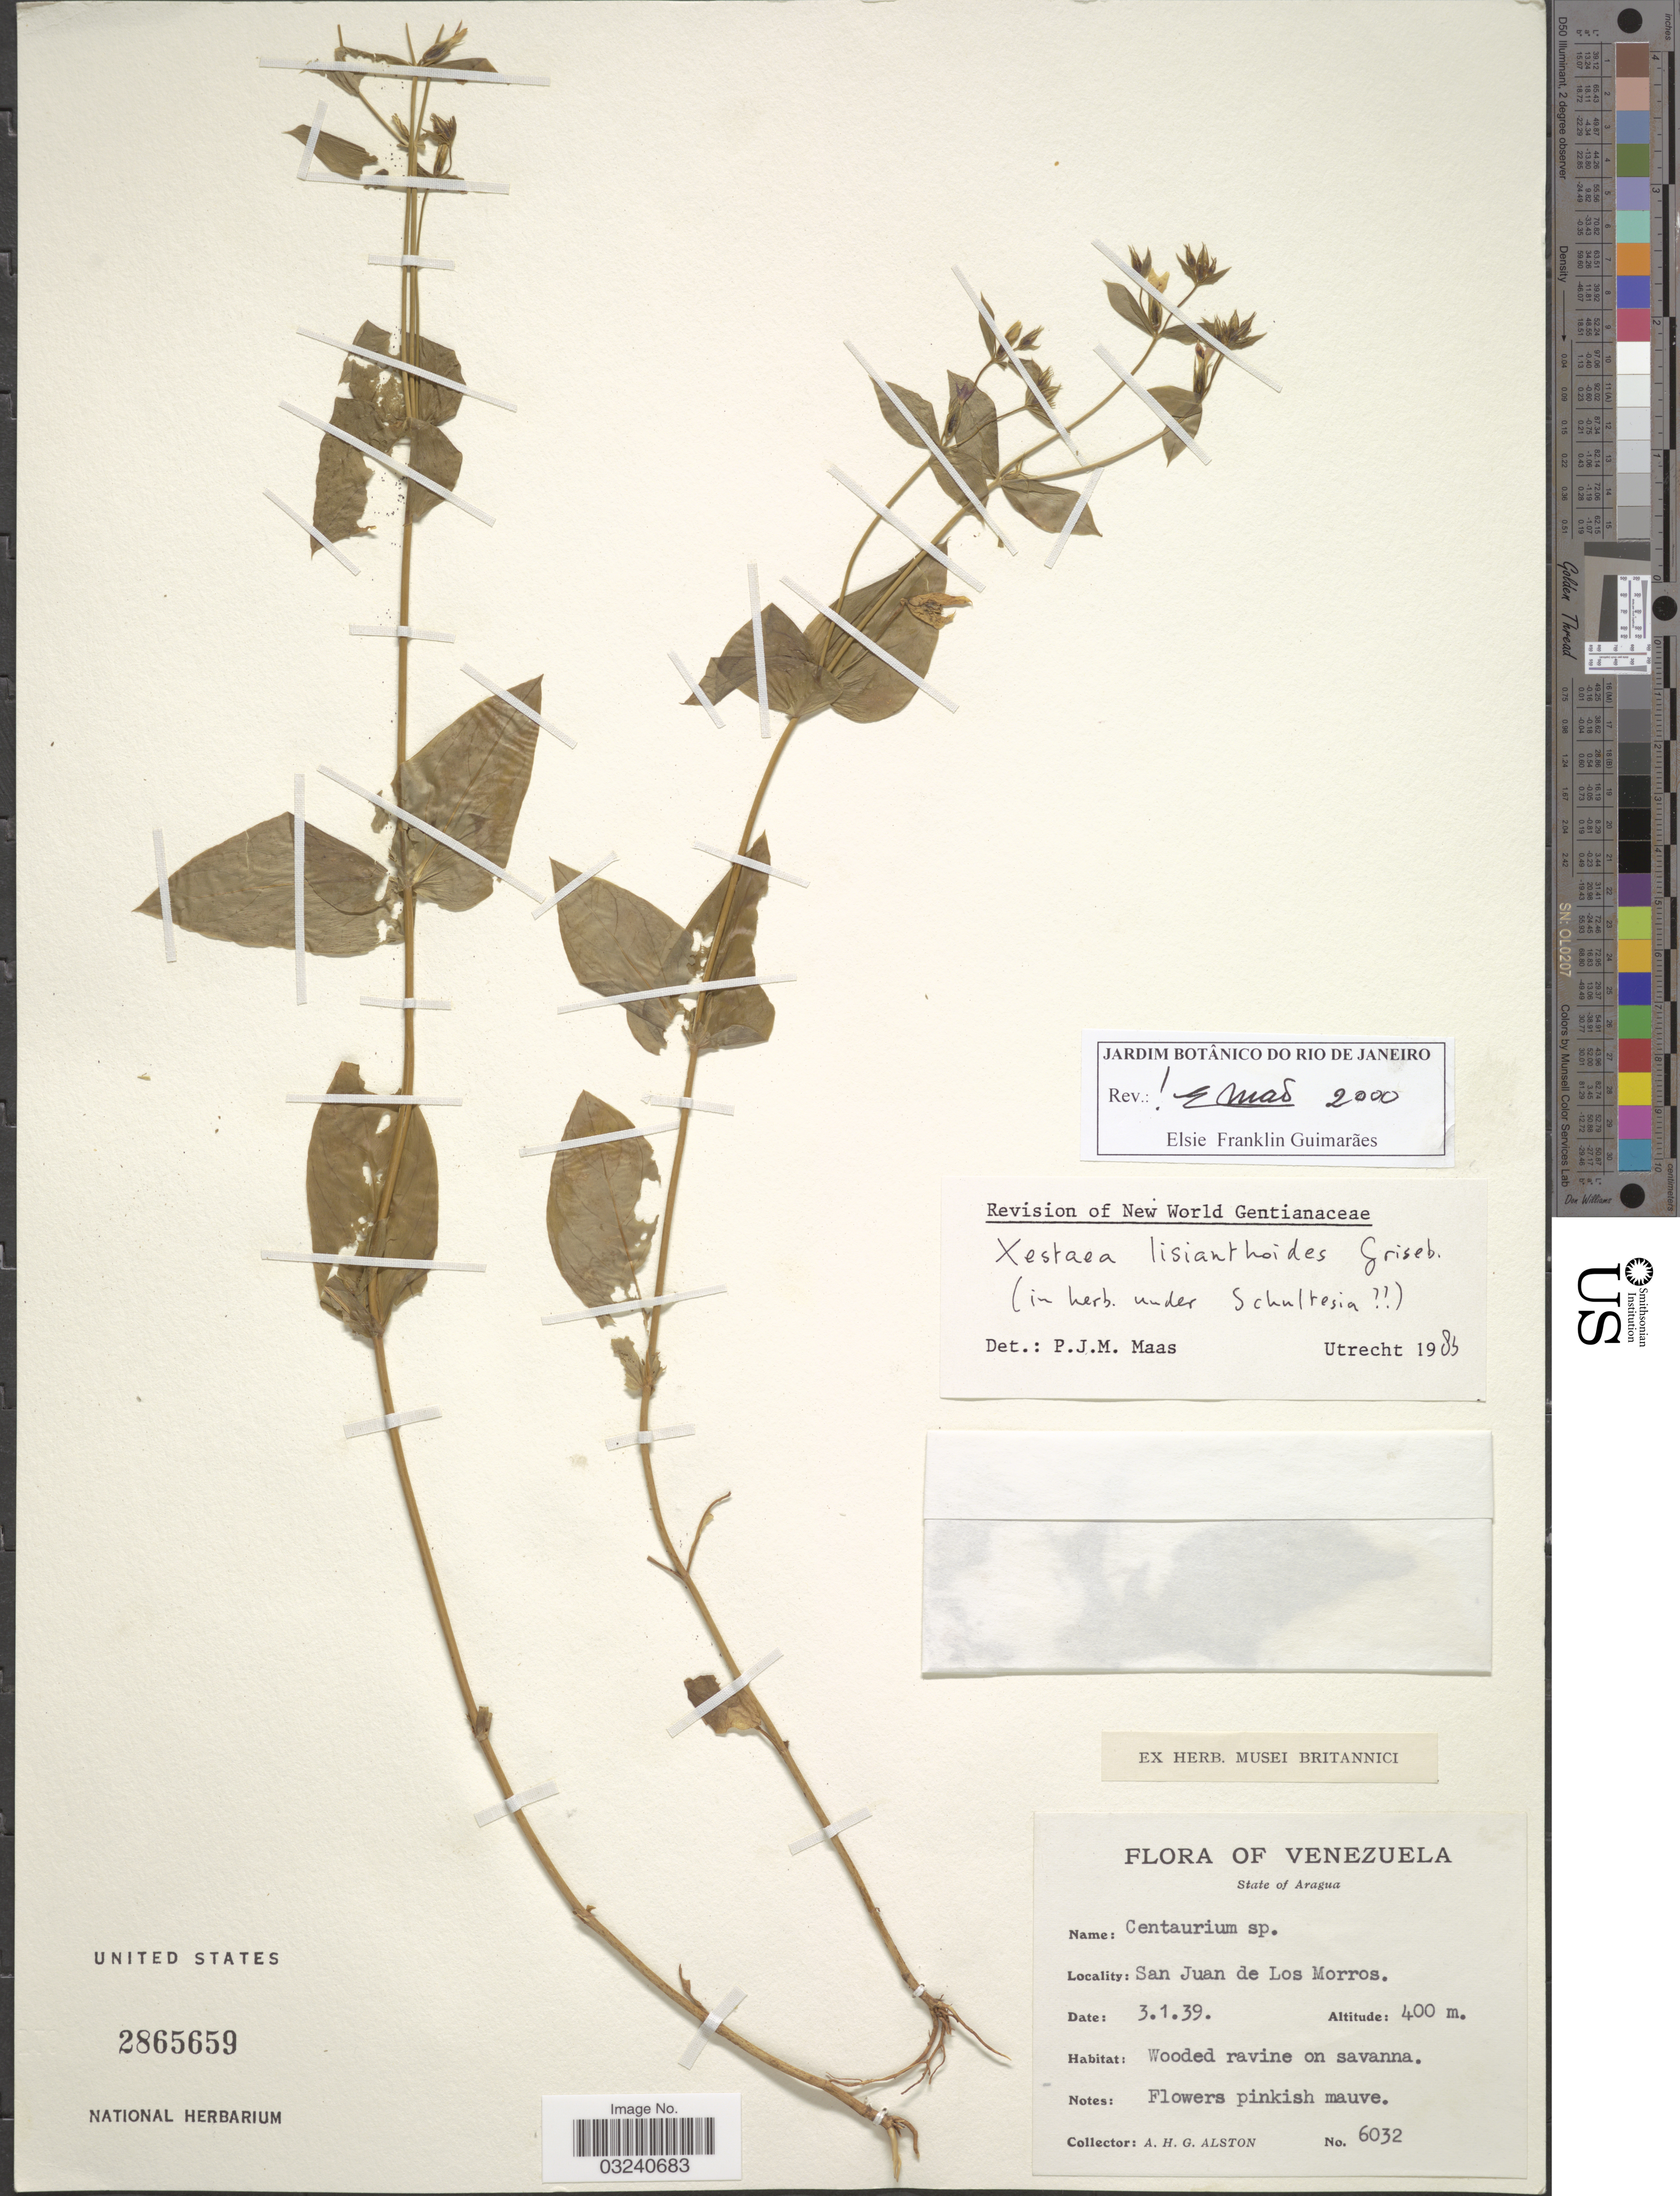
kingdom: Plantae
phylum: Tracheophyta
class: Magnoliopsida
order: Gentianales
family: Gentianaceae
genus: Schultesia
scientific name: Schultesia lisianthoides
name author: (Griseb.) Benth. & Hook. f. ex Hemsl.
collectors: A. H. Alston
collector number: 6032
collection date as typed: Transcribed d/m/y: 3/1/39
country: Venezuela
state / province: Aragua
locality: San Juan de Los Morros.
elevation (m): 400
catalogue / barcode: US 2865659